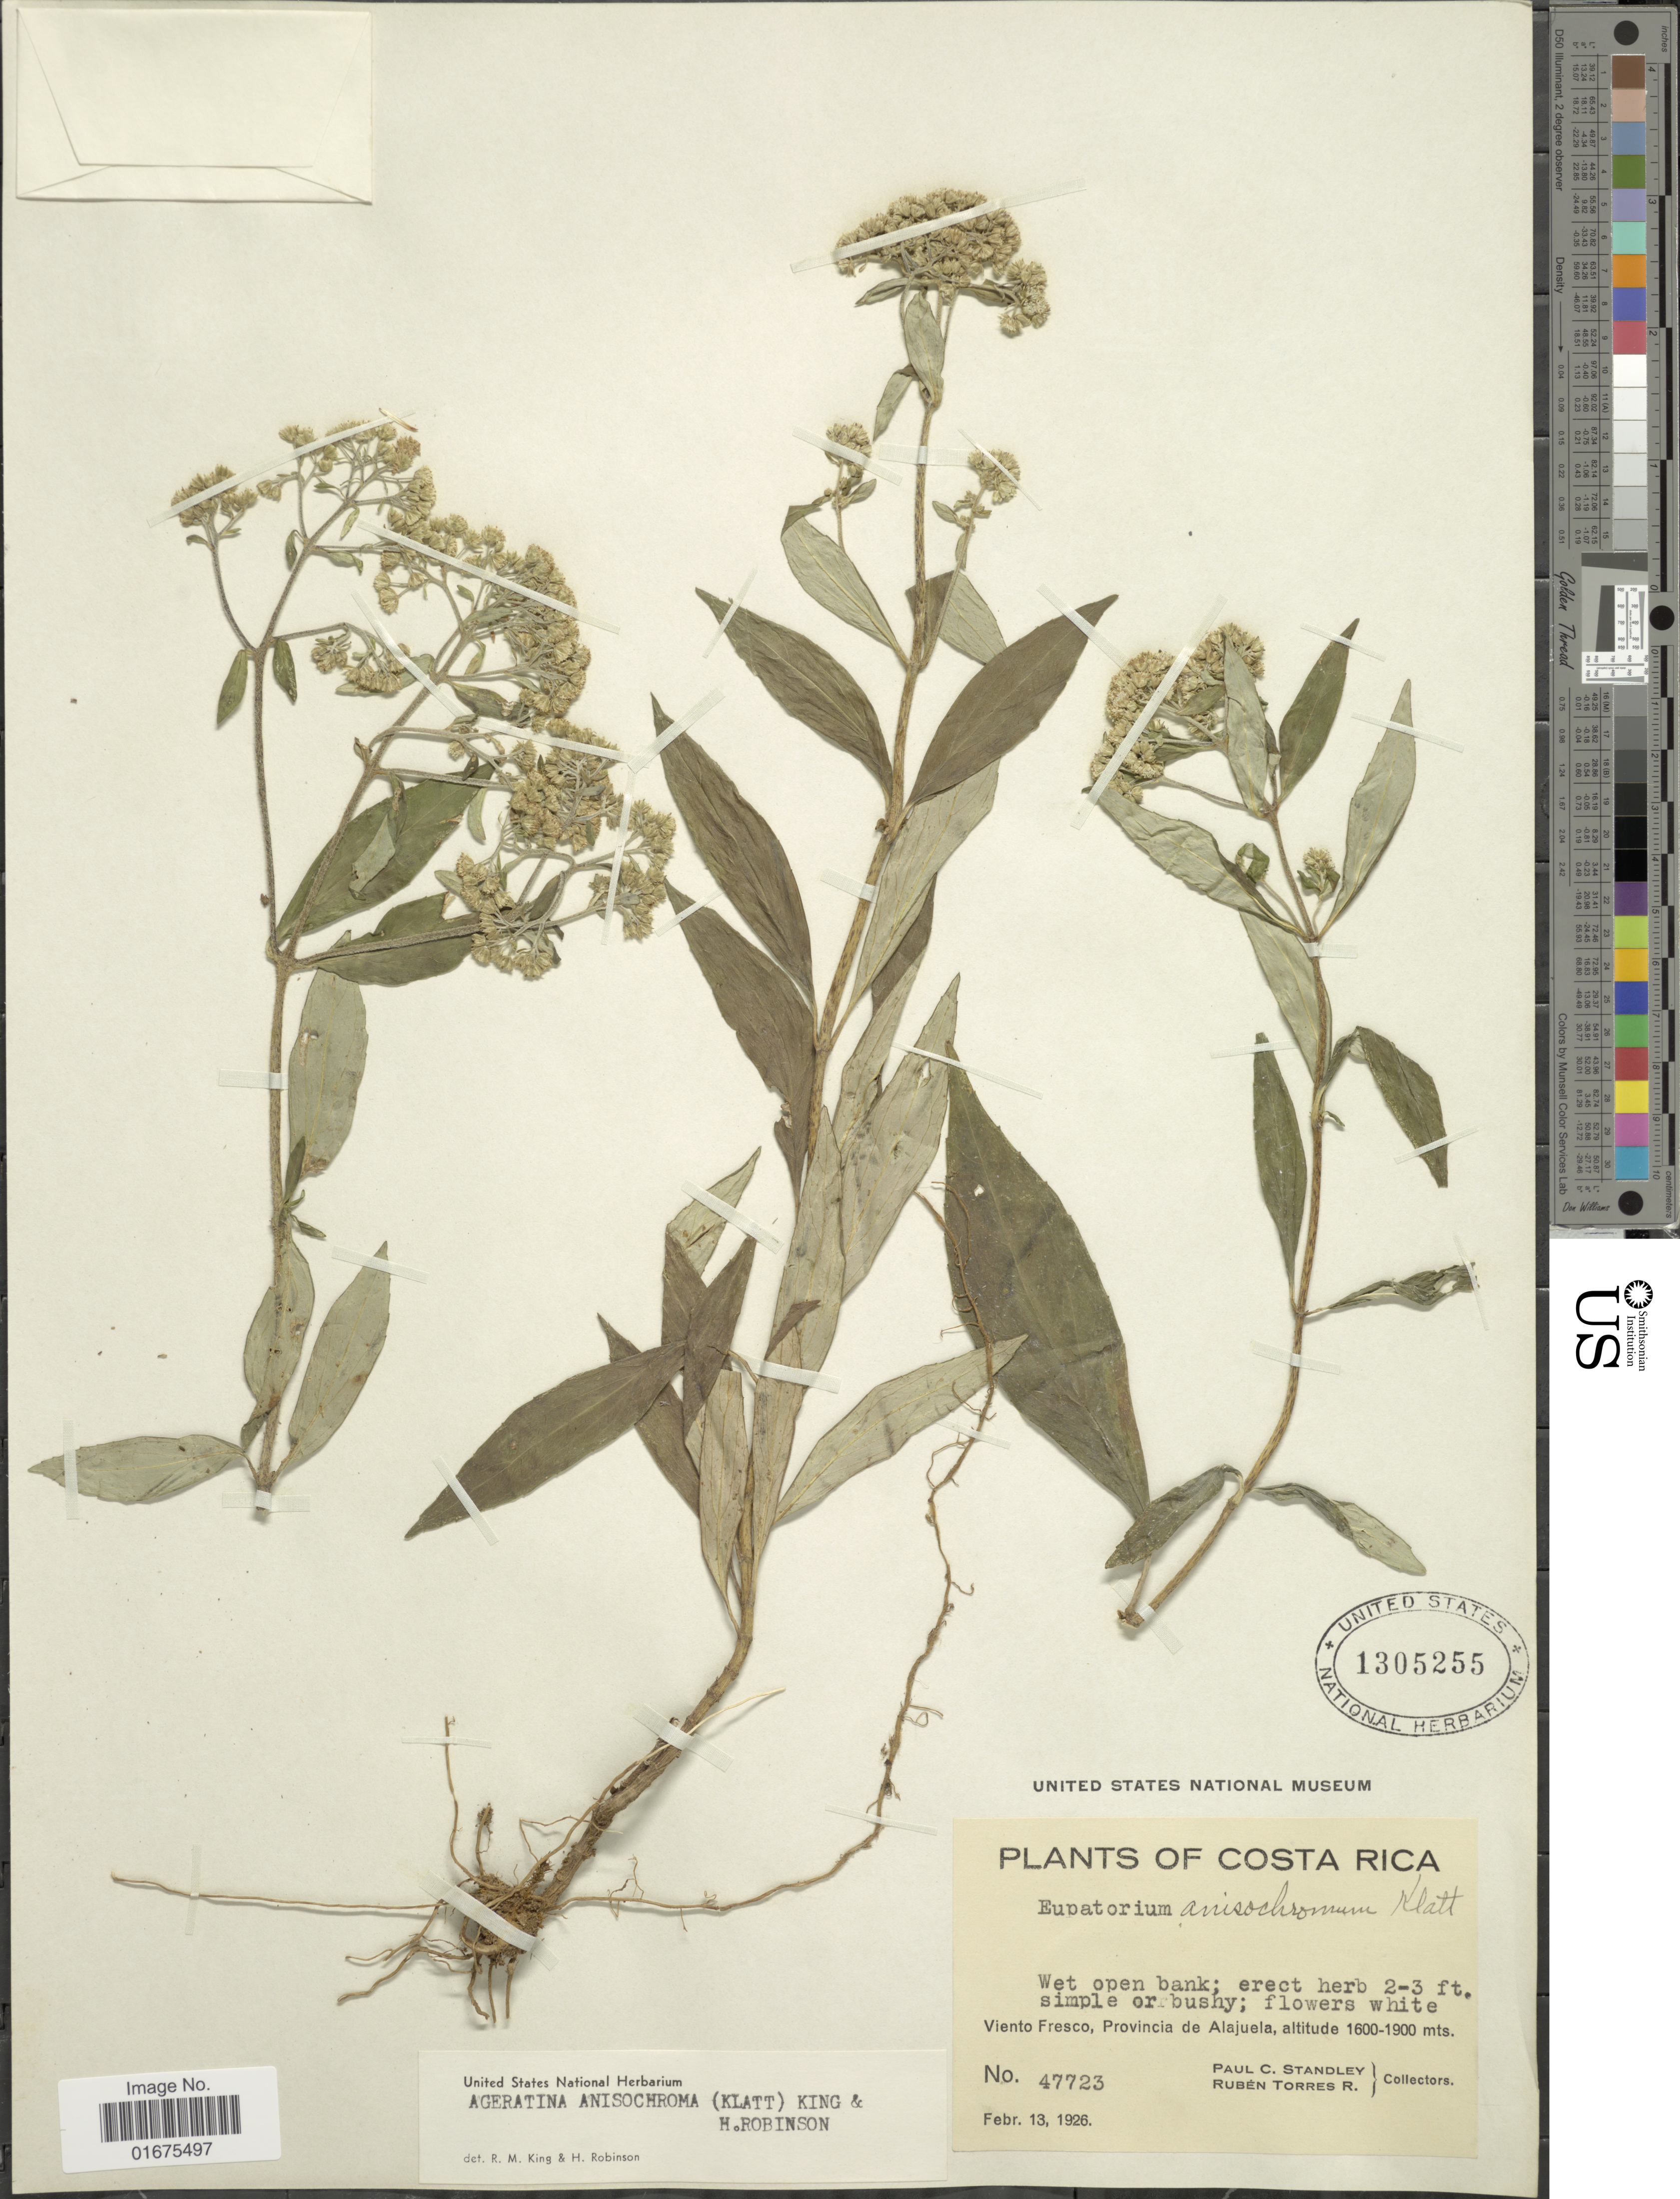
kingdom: Plantae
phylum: Tracheophyta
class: Magnoliopsida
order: Asterales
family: Asteraceae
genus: Ageratina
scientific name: Ageratina anisochroma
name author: (Klatt) R.M. King & H. Rob.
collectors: P. C. Standley & R. Torres Rojas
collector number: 47723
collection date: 1926-02-13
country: Costa Rica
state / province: Alajuela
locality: Viento Fresco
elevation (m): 1600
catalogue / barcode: US 1305255